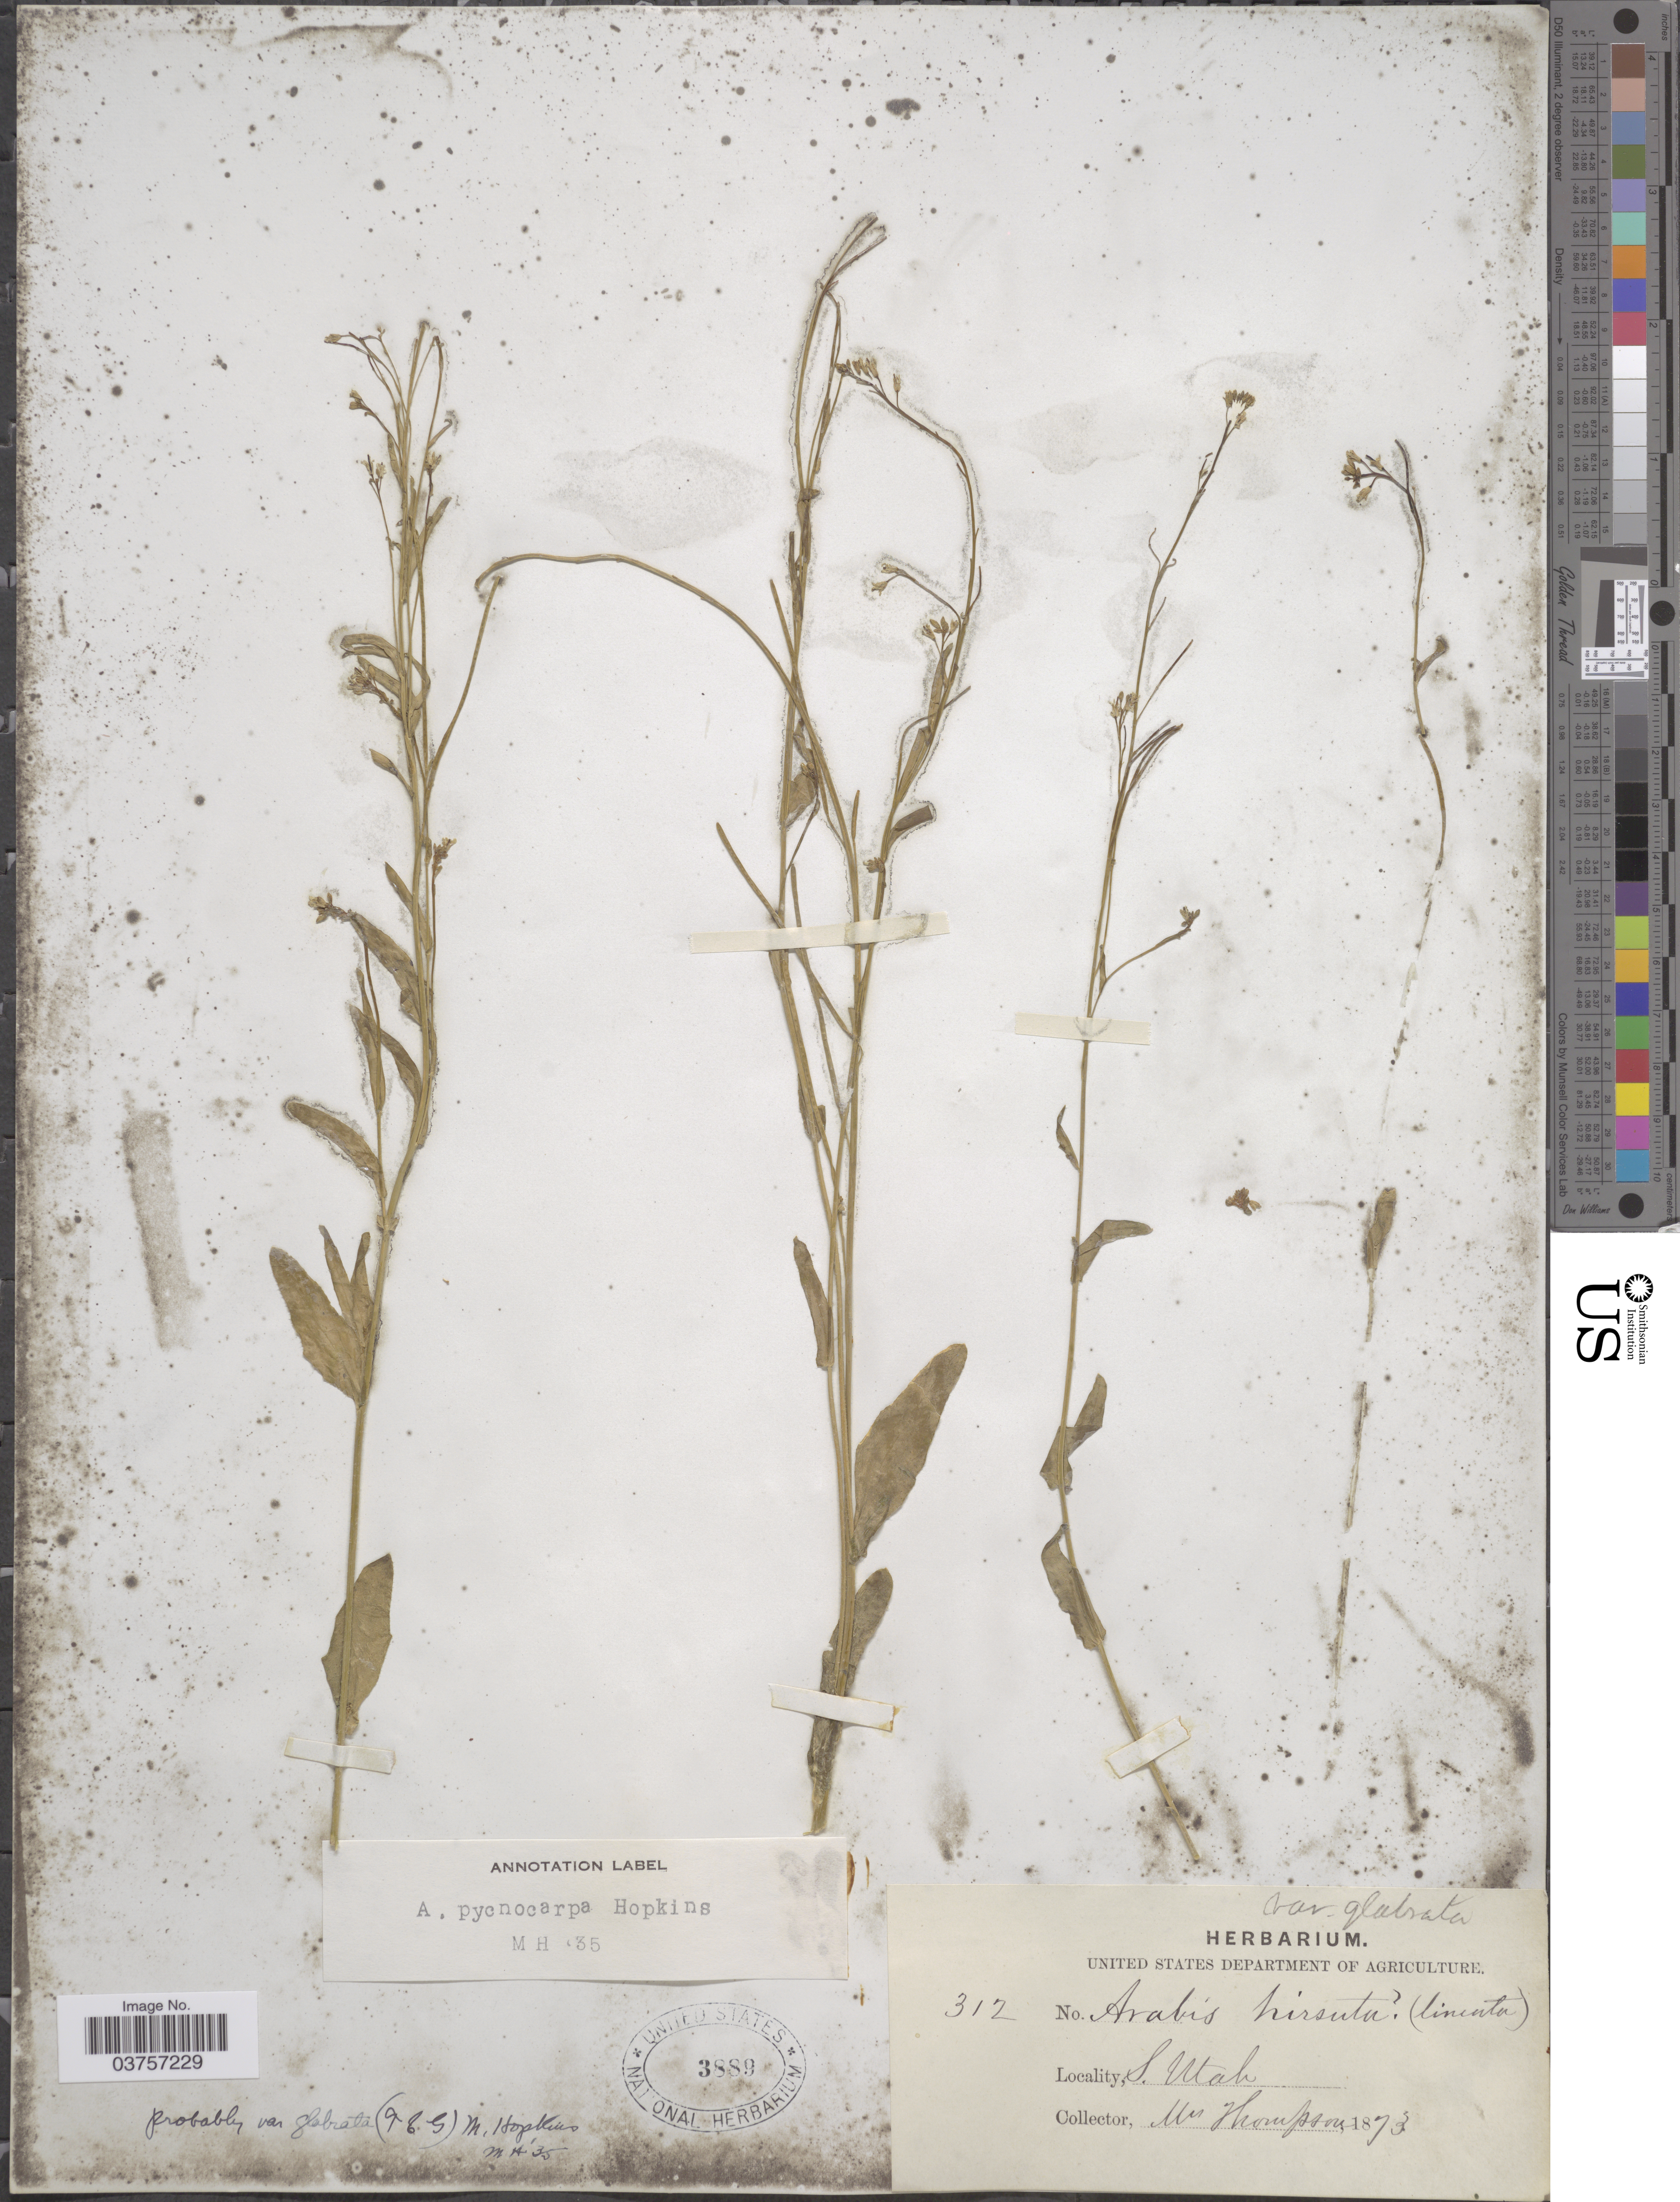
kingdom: Plantae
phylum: Tracheophyta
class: Magnoliopsida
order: Brassicales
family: Brassicaceae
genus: Arabis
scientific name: Arabis hirsuta var. glabrata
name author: Torr. & A. Gray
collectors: W. Thompson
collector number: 312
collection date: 1873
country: United States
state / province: Utah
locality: S. Utah.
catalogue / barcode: US 3889